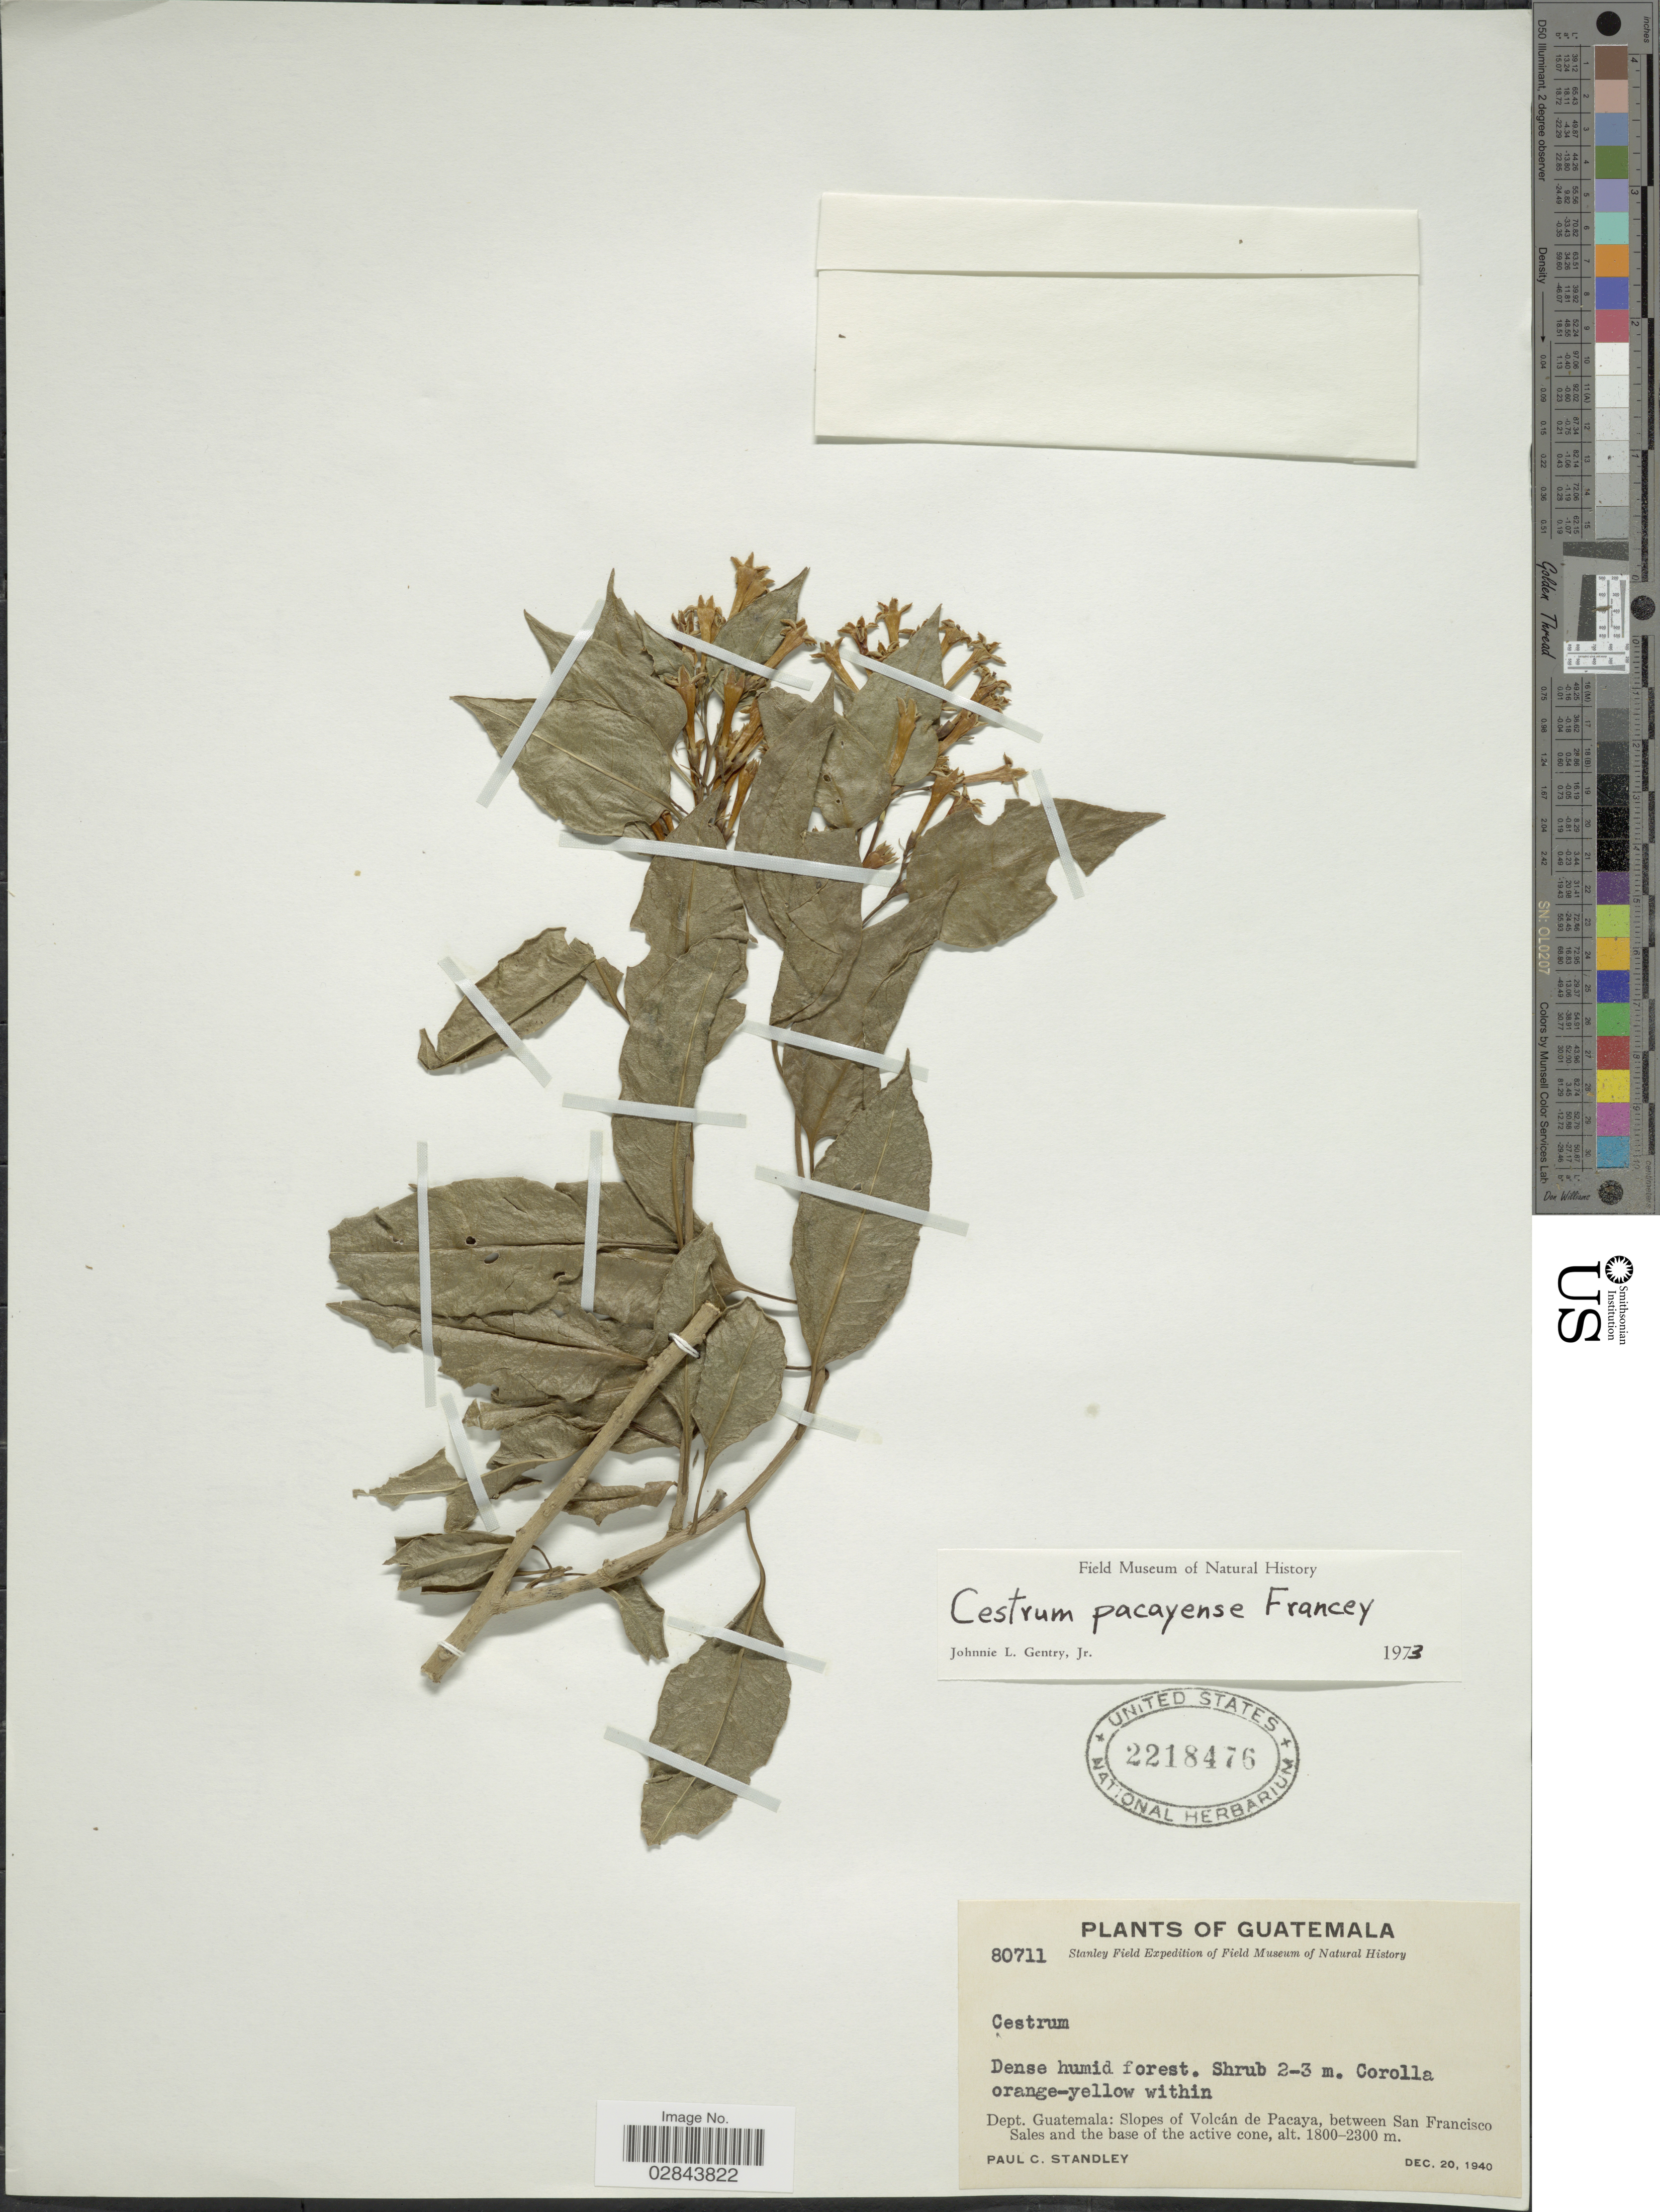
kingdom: Plantae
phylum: Tracheophyta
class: Magnoliopsida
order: Solanales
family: Solanaceae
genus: Cestrum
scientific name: Cestrum pacayense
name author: Francey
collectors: P. C. Standley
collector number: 80711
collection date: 1940-12-20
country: Guatemala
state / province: Guatemala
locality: Dept. Guatemala: Slopes of Volcán de Pacaya, between San Francisco Sales and the base of the active cone.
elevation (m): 1800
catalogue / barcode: US 2218476